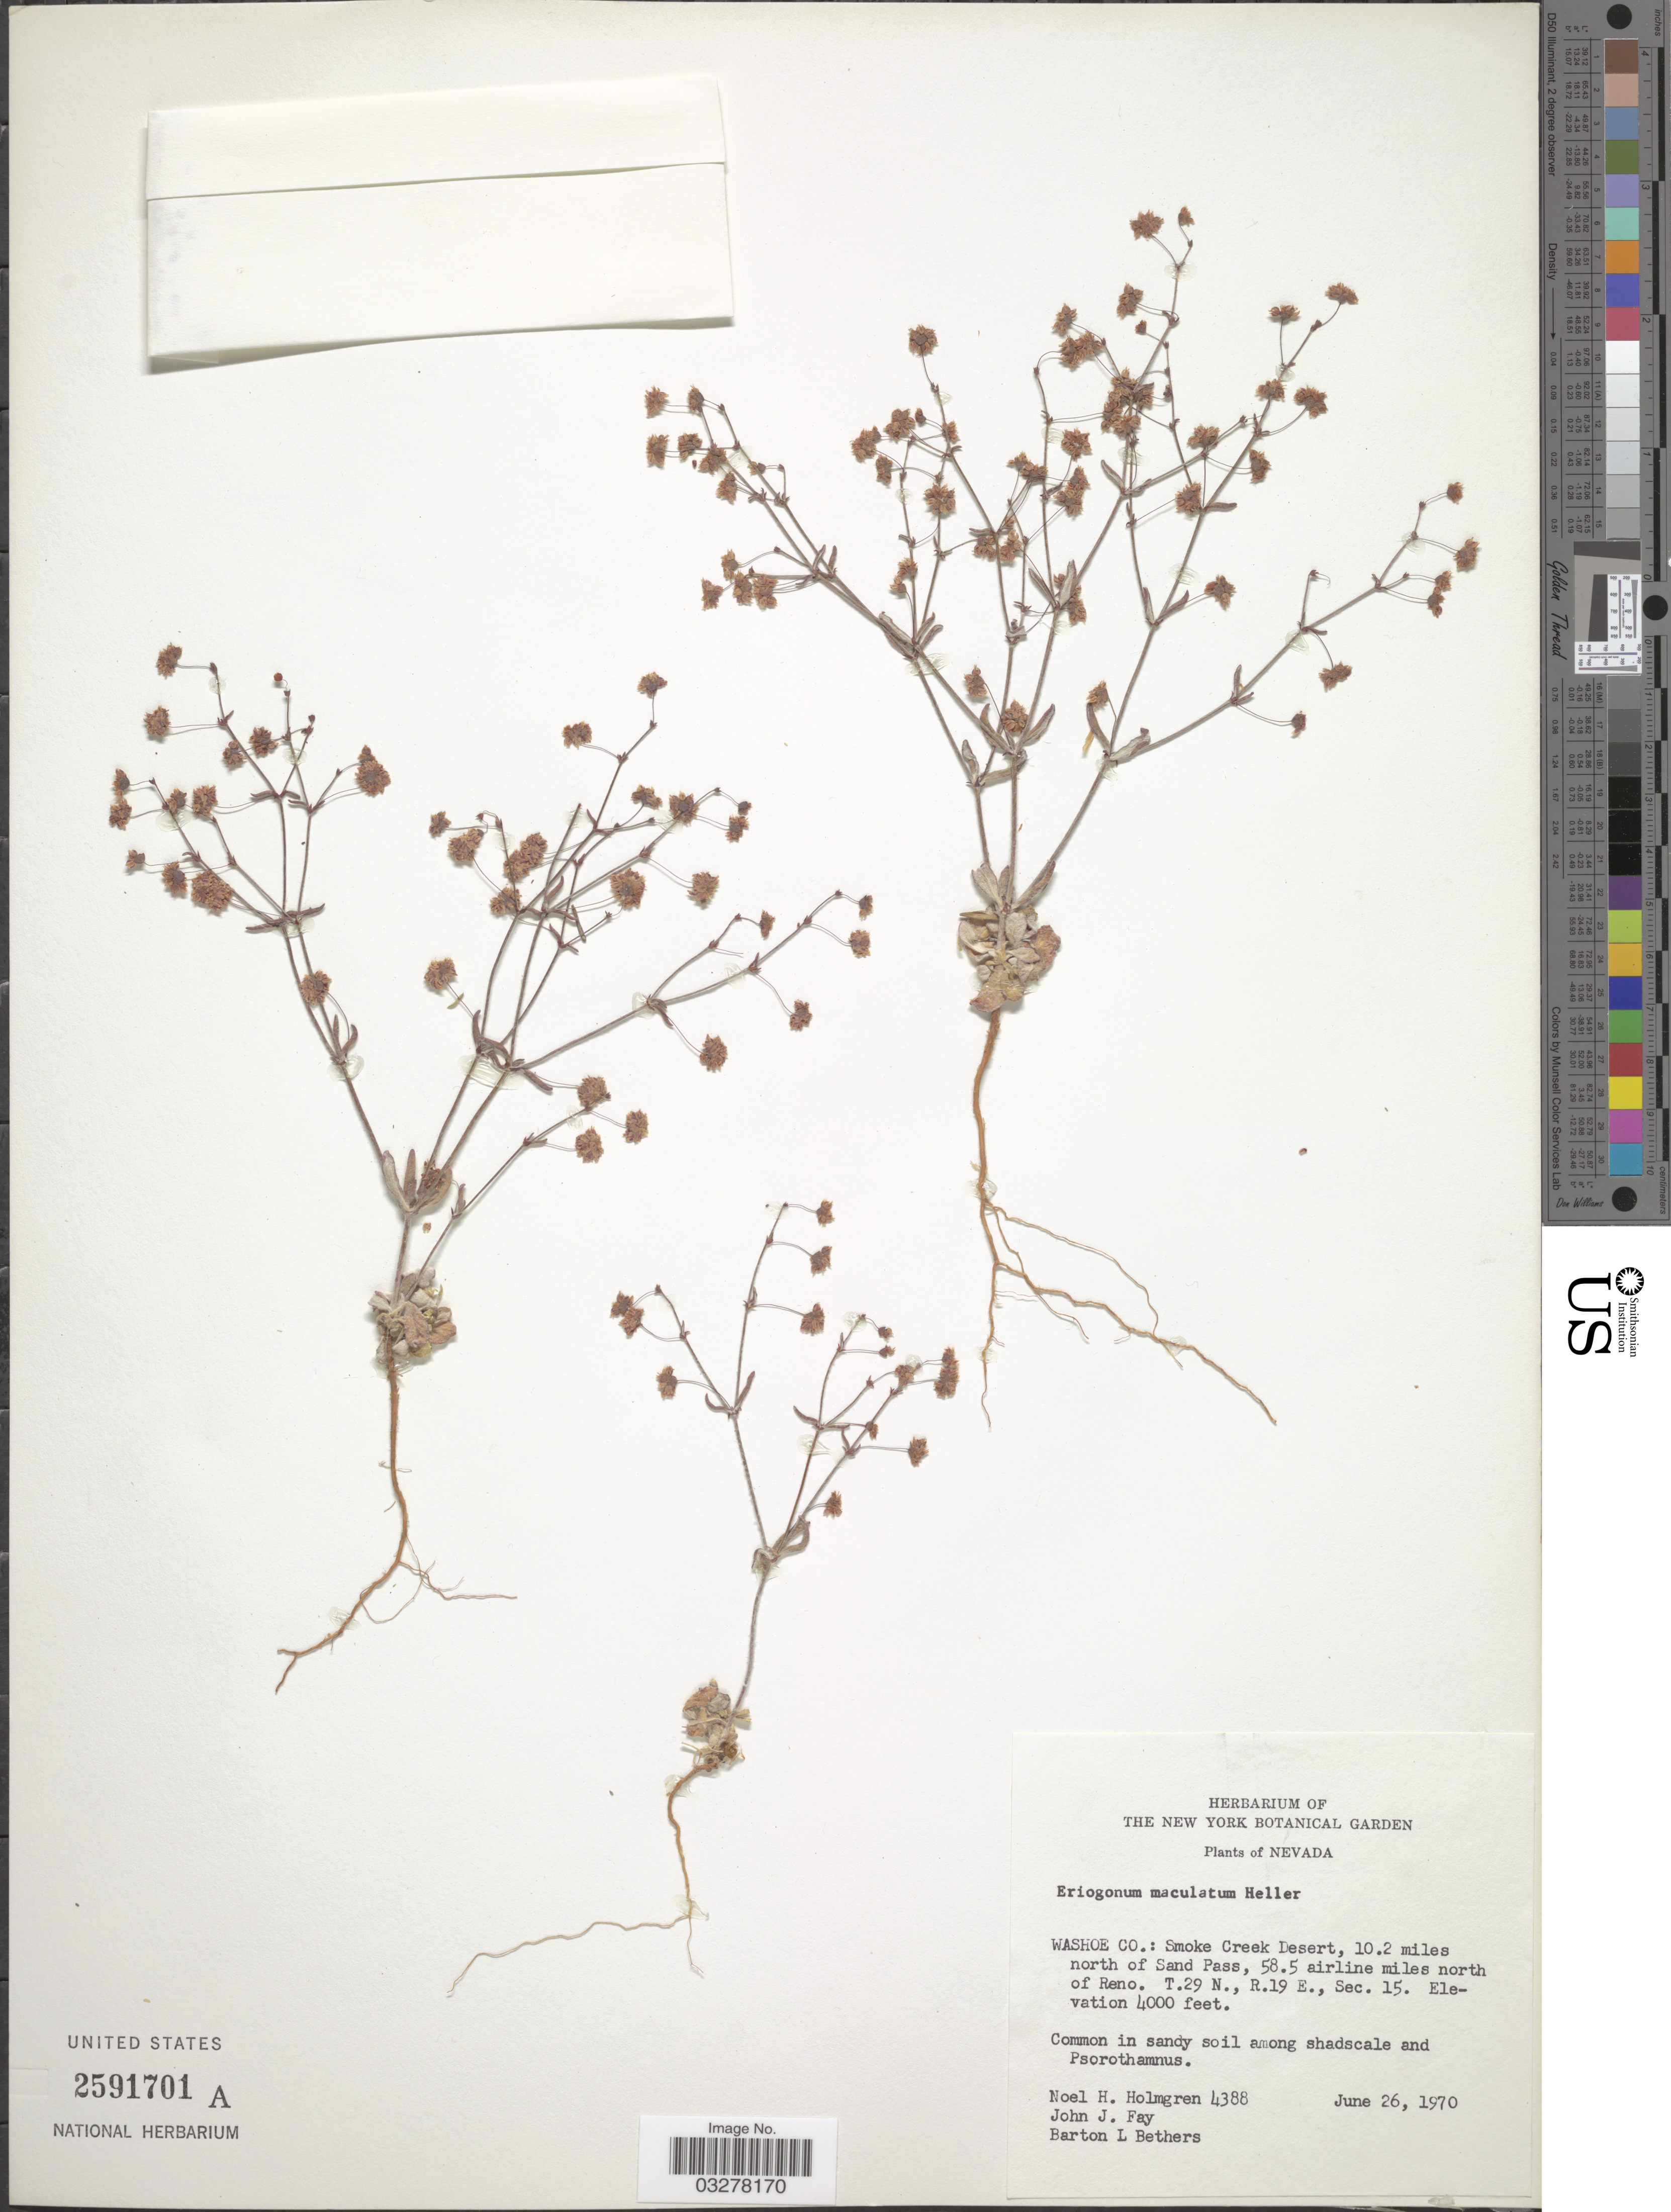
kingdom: Plantae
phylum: Tracheophyta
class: Magnoliopsida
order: Caryophyllales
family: Polygonaceae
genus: Eriogonum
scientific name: Eriogonum maculatum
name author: A. Heller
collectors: N. H. Holmgren, J. Fay & B. Bethers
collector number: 4388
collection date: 1970-06-26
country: United States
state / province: Nevada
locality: Washoe Co.: Smoke Creek Desert, 10.2 miles north of Sand Pass, 58.5 airline miles north of Reno. T.29 N., R.19 E., Sec. 15.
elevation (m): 1219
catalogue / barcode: US 2591701A